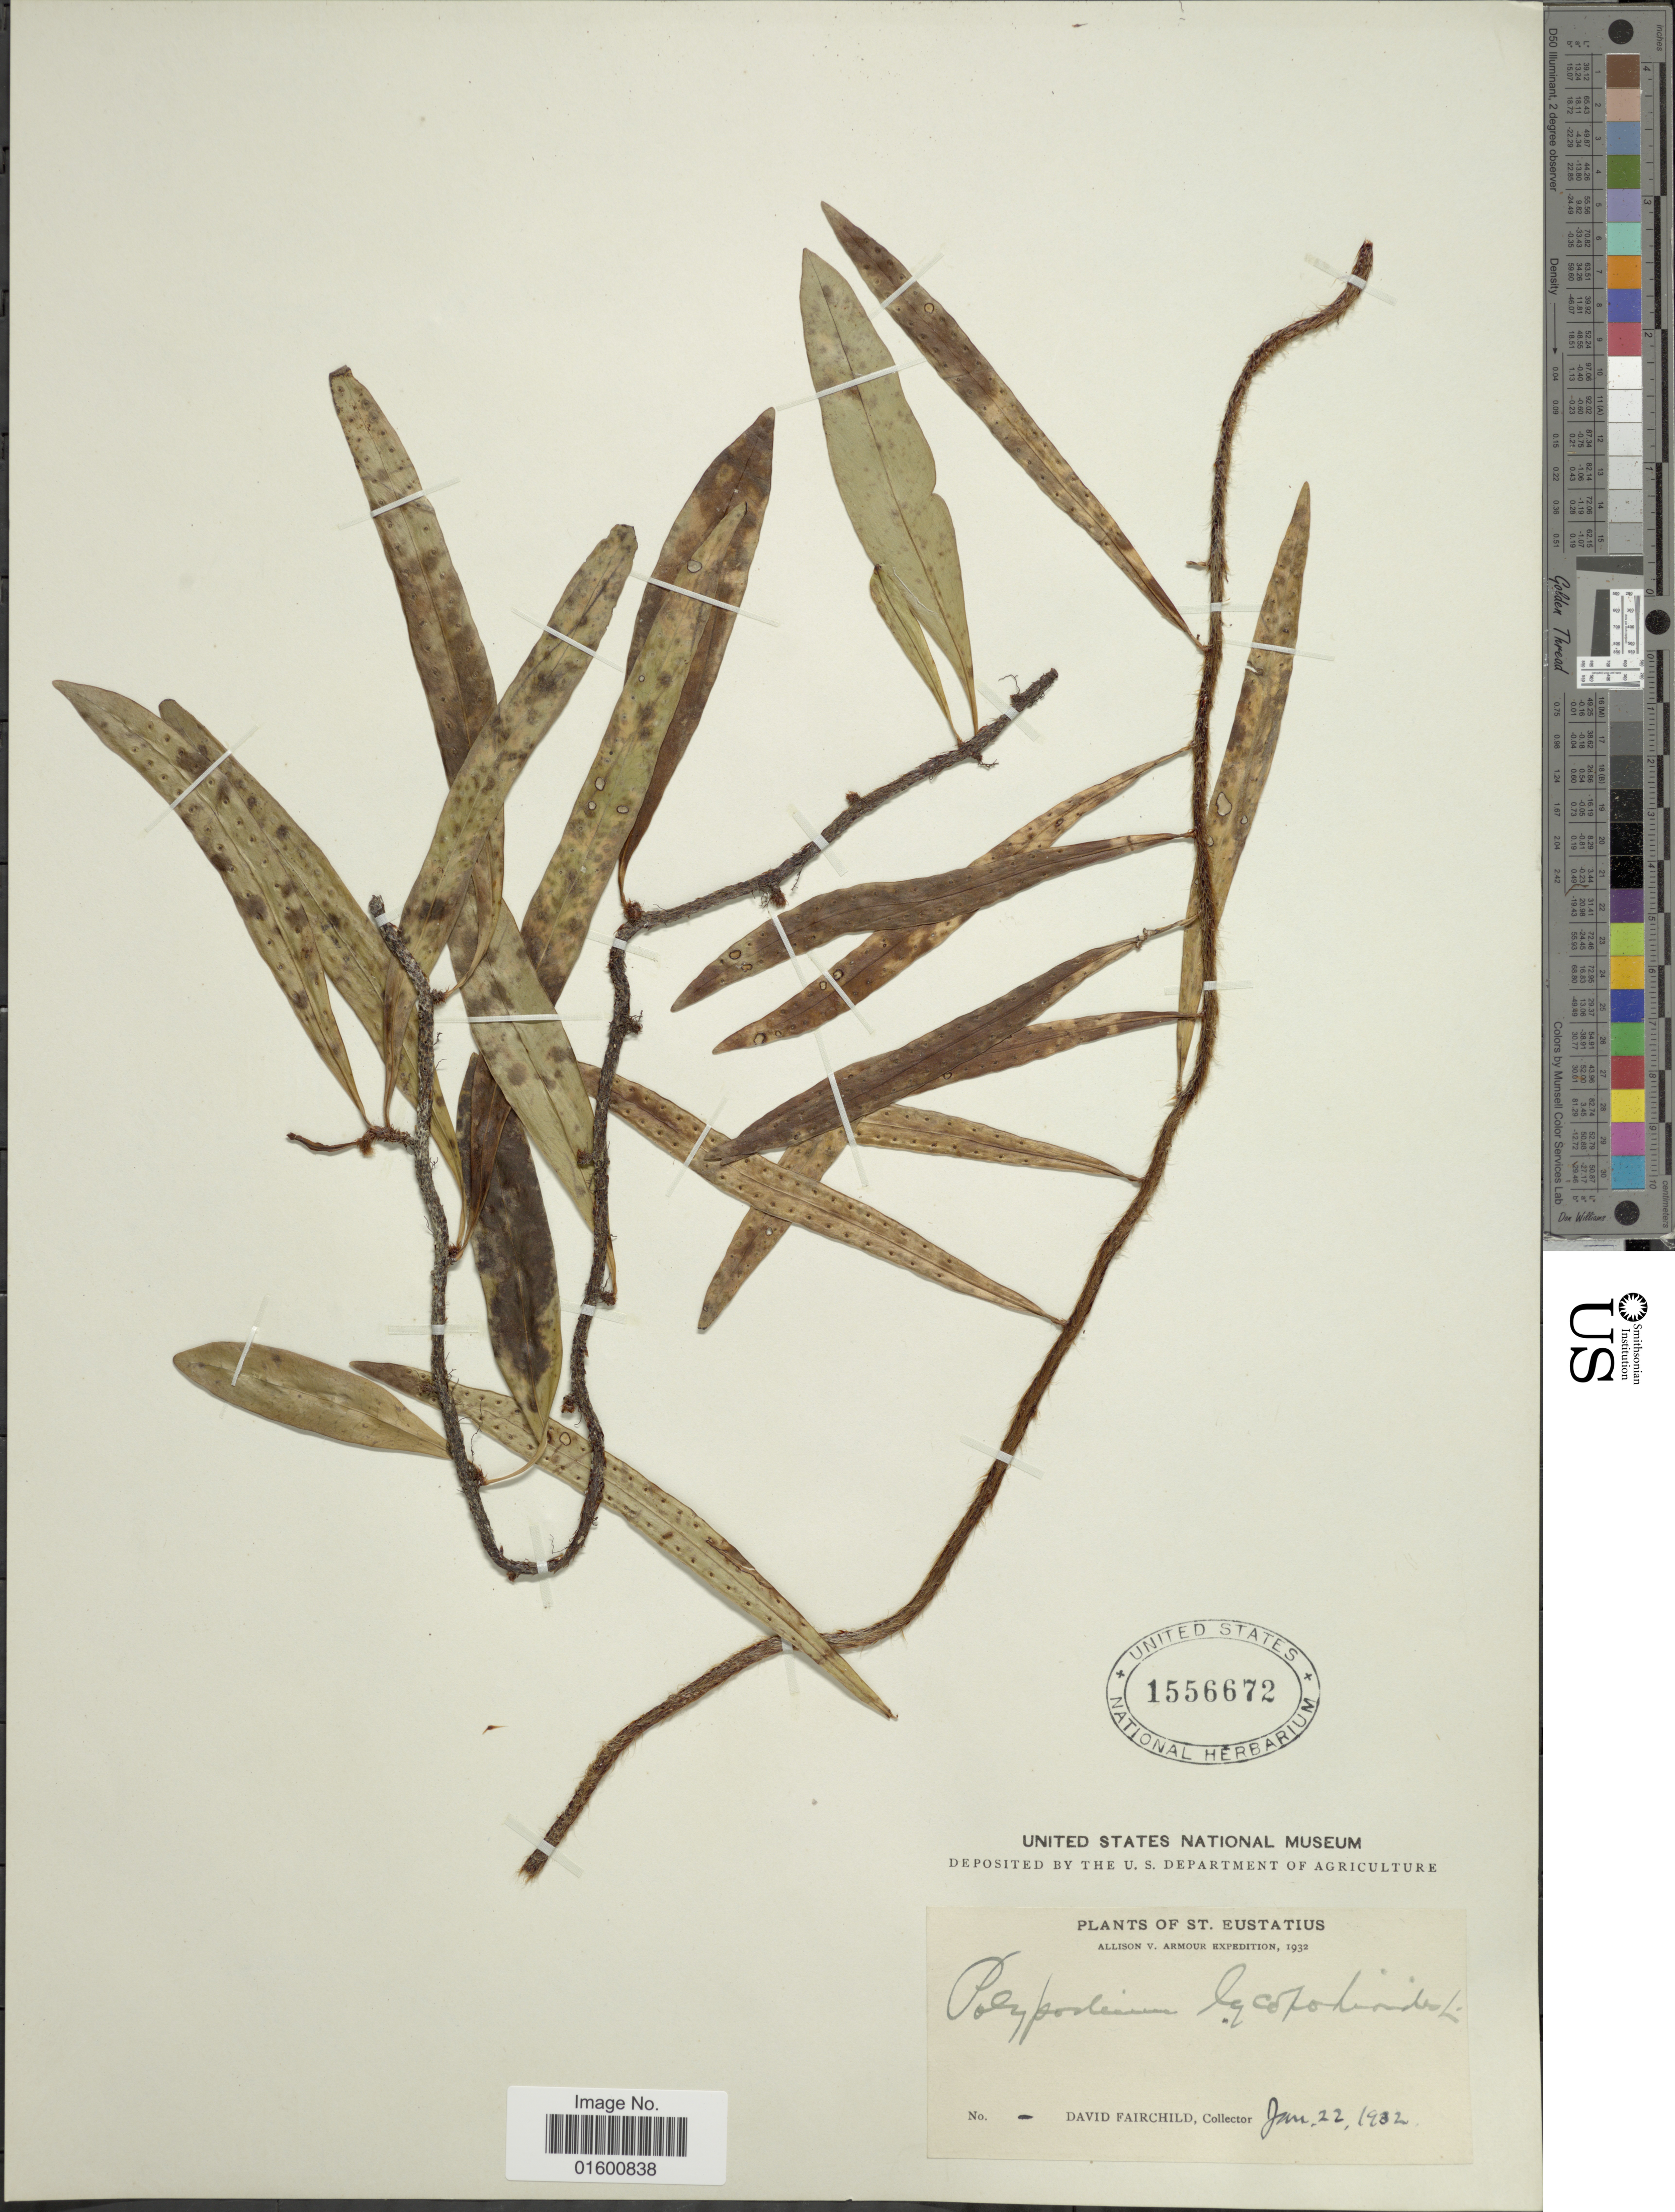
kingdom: Plantae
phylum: Tracheophyta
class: Polypodiopsida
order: Polypodiales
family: Polypodiaceae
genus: Microgramma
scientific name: Microgramma lycopodioides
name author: (L.) Copel.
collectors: D. Fairchild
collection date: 1932-01-22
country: Netherlands Antilles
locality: St. Eustatius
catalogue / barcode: US 1556672